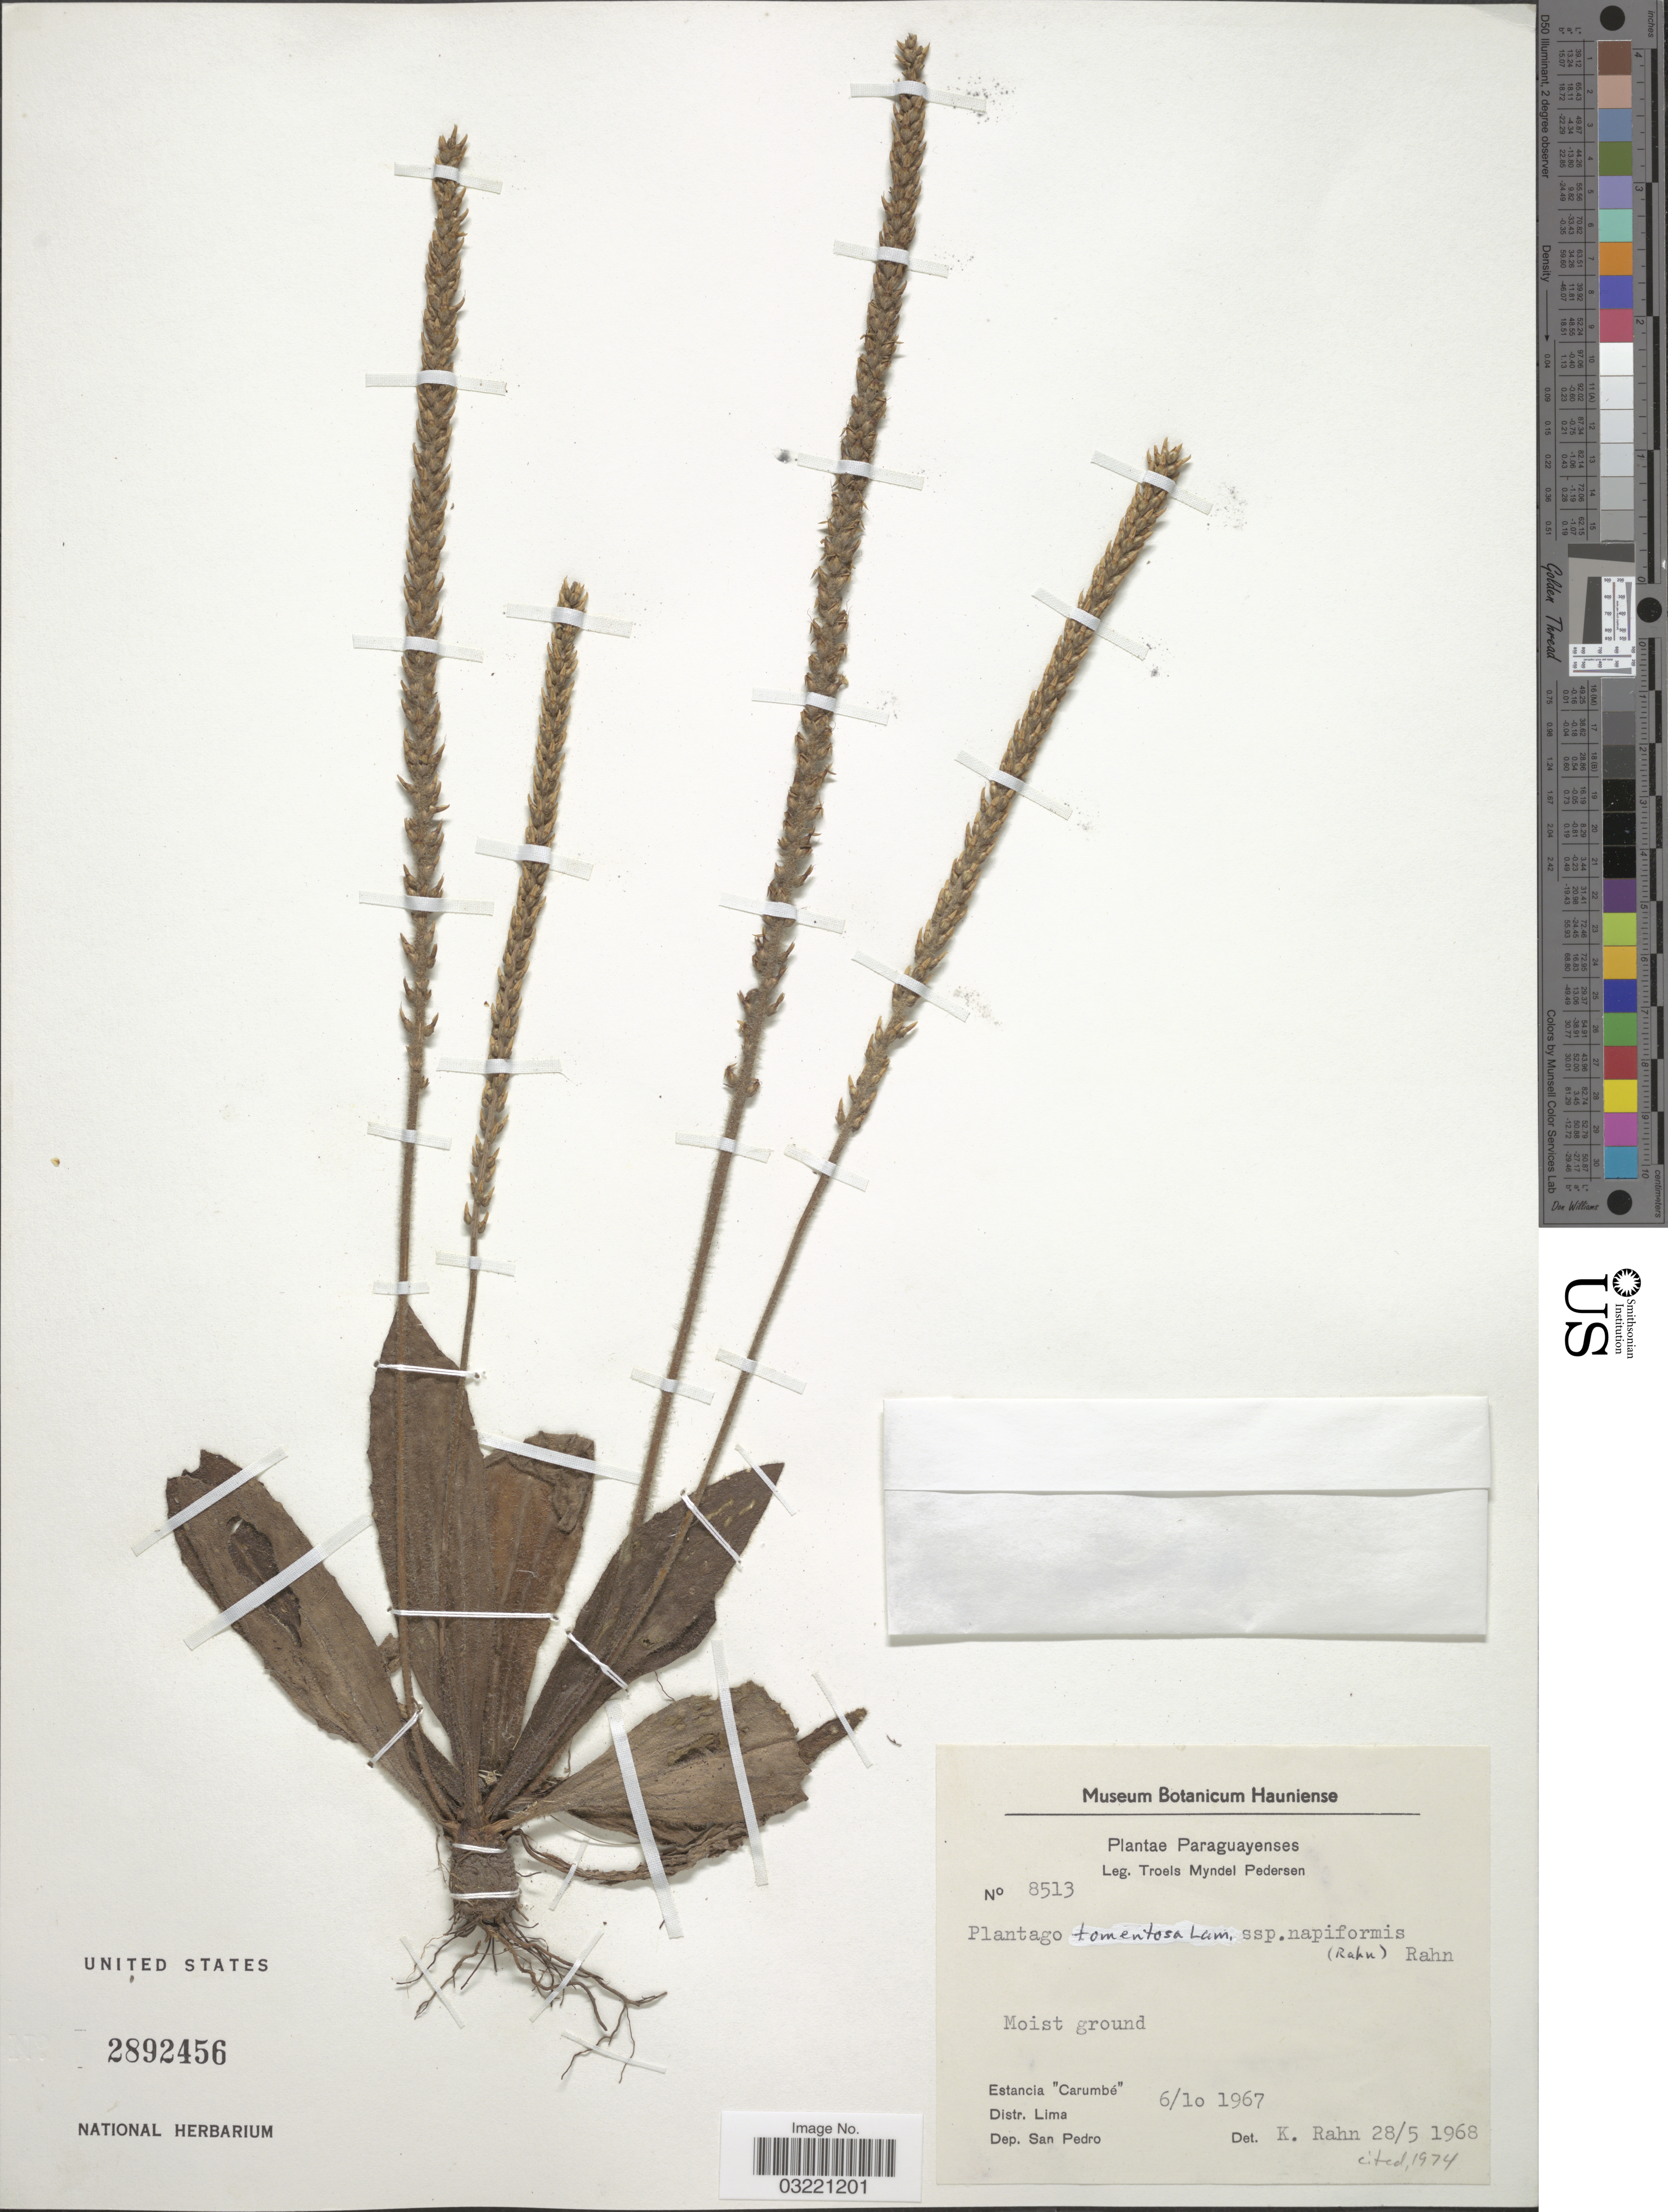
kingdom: Plantae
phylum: Tracheophyta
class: Magnoliopsida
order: Lamiales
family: Plantaginaceae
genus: Plantago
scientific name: Plantago tomentosa subsp. napiformis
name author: Lam.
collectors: T. Pederson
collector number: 8513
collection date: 1967-10-06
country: Paraguay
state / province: San Pedro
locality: Estancia "Carumbé", Distr. Lima, Dep. San Pedro.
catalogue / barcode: US 2892456